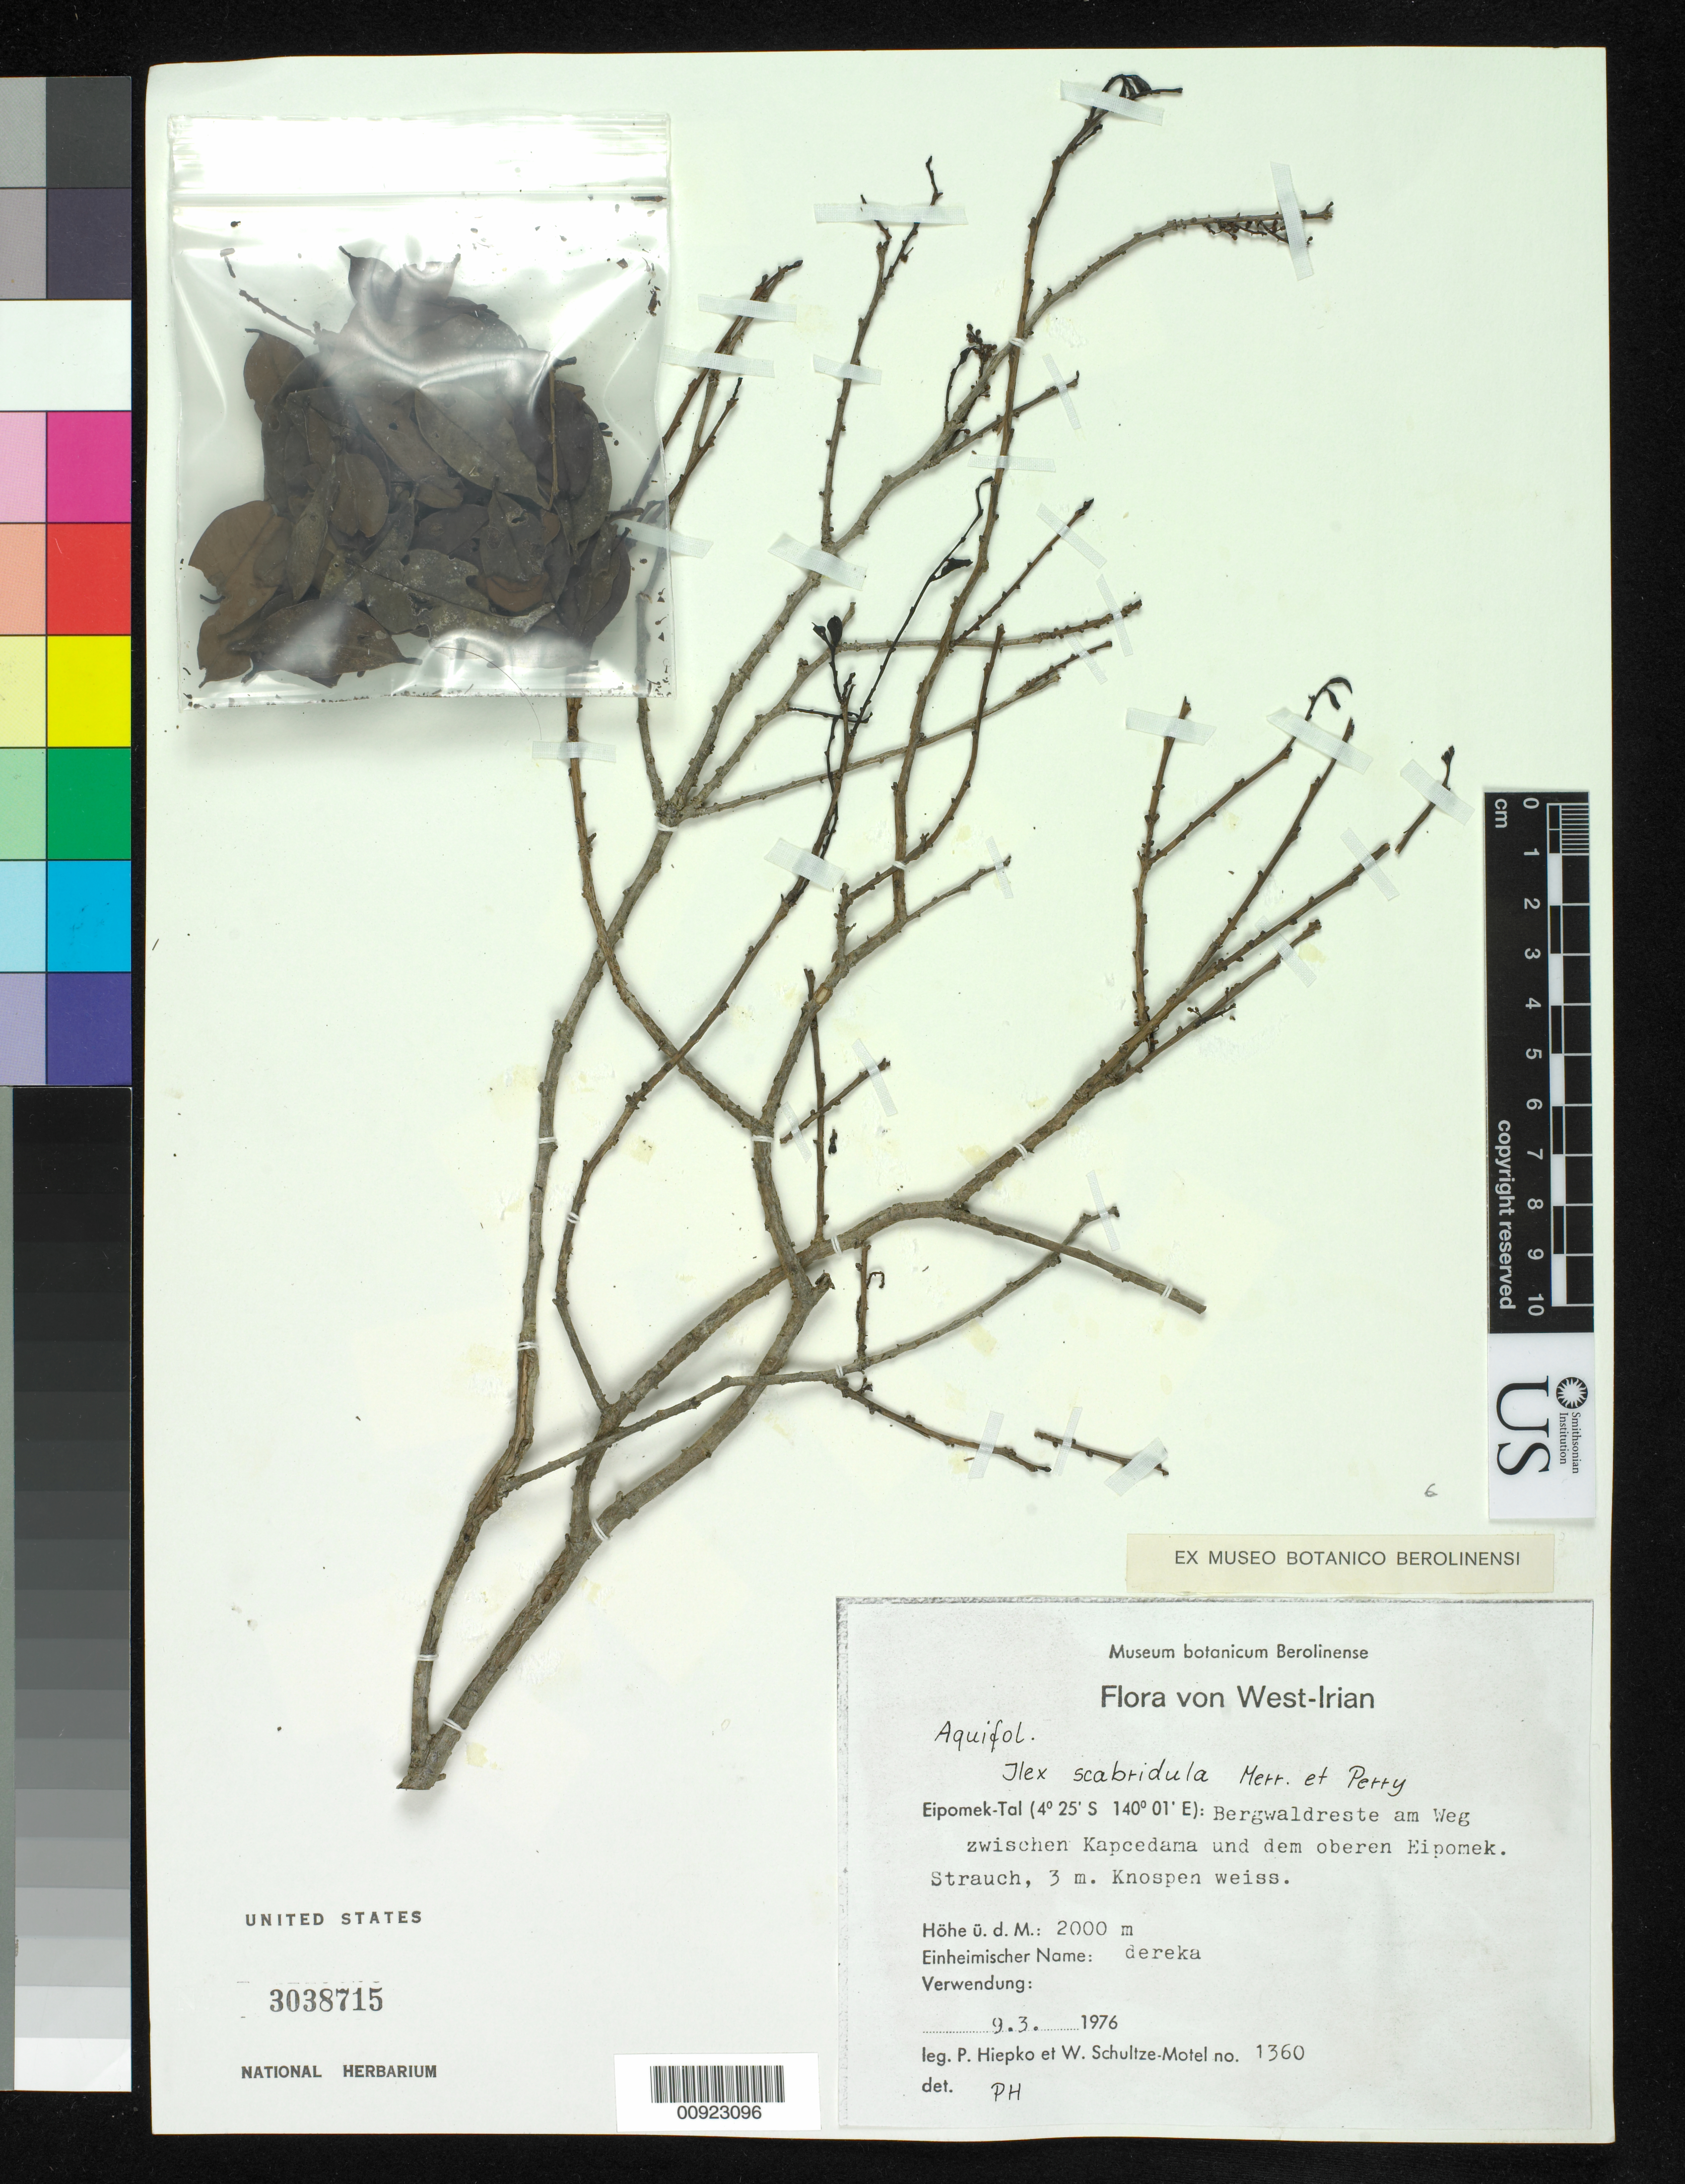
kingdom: Plantae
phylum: Tracheophyta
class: Magnoliopsida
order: Aquifoliales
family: Aquifoliaceae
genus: Ilex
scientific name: Ilex scabridula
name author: Merr. & L.M. Perry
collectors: P. H. Hiepko & W. Schultze-Motel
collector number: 1360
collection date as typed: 09 Mar 1976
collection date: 1976-03-09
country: Indonesia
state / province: Papua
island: New Guinea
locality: Irian Barat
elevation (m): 2000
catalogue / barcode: US 3038715